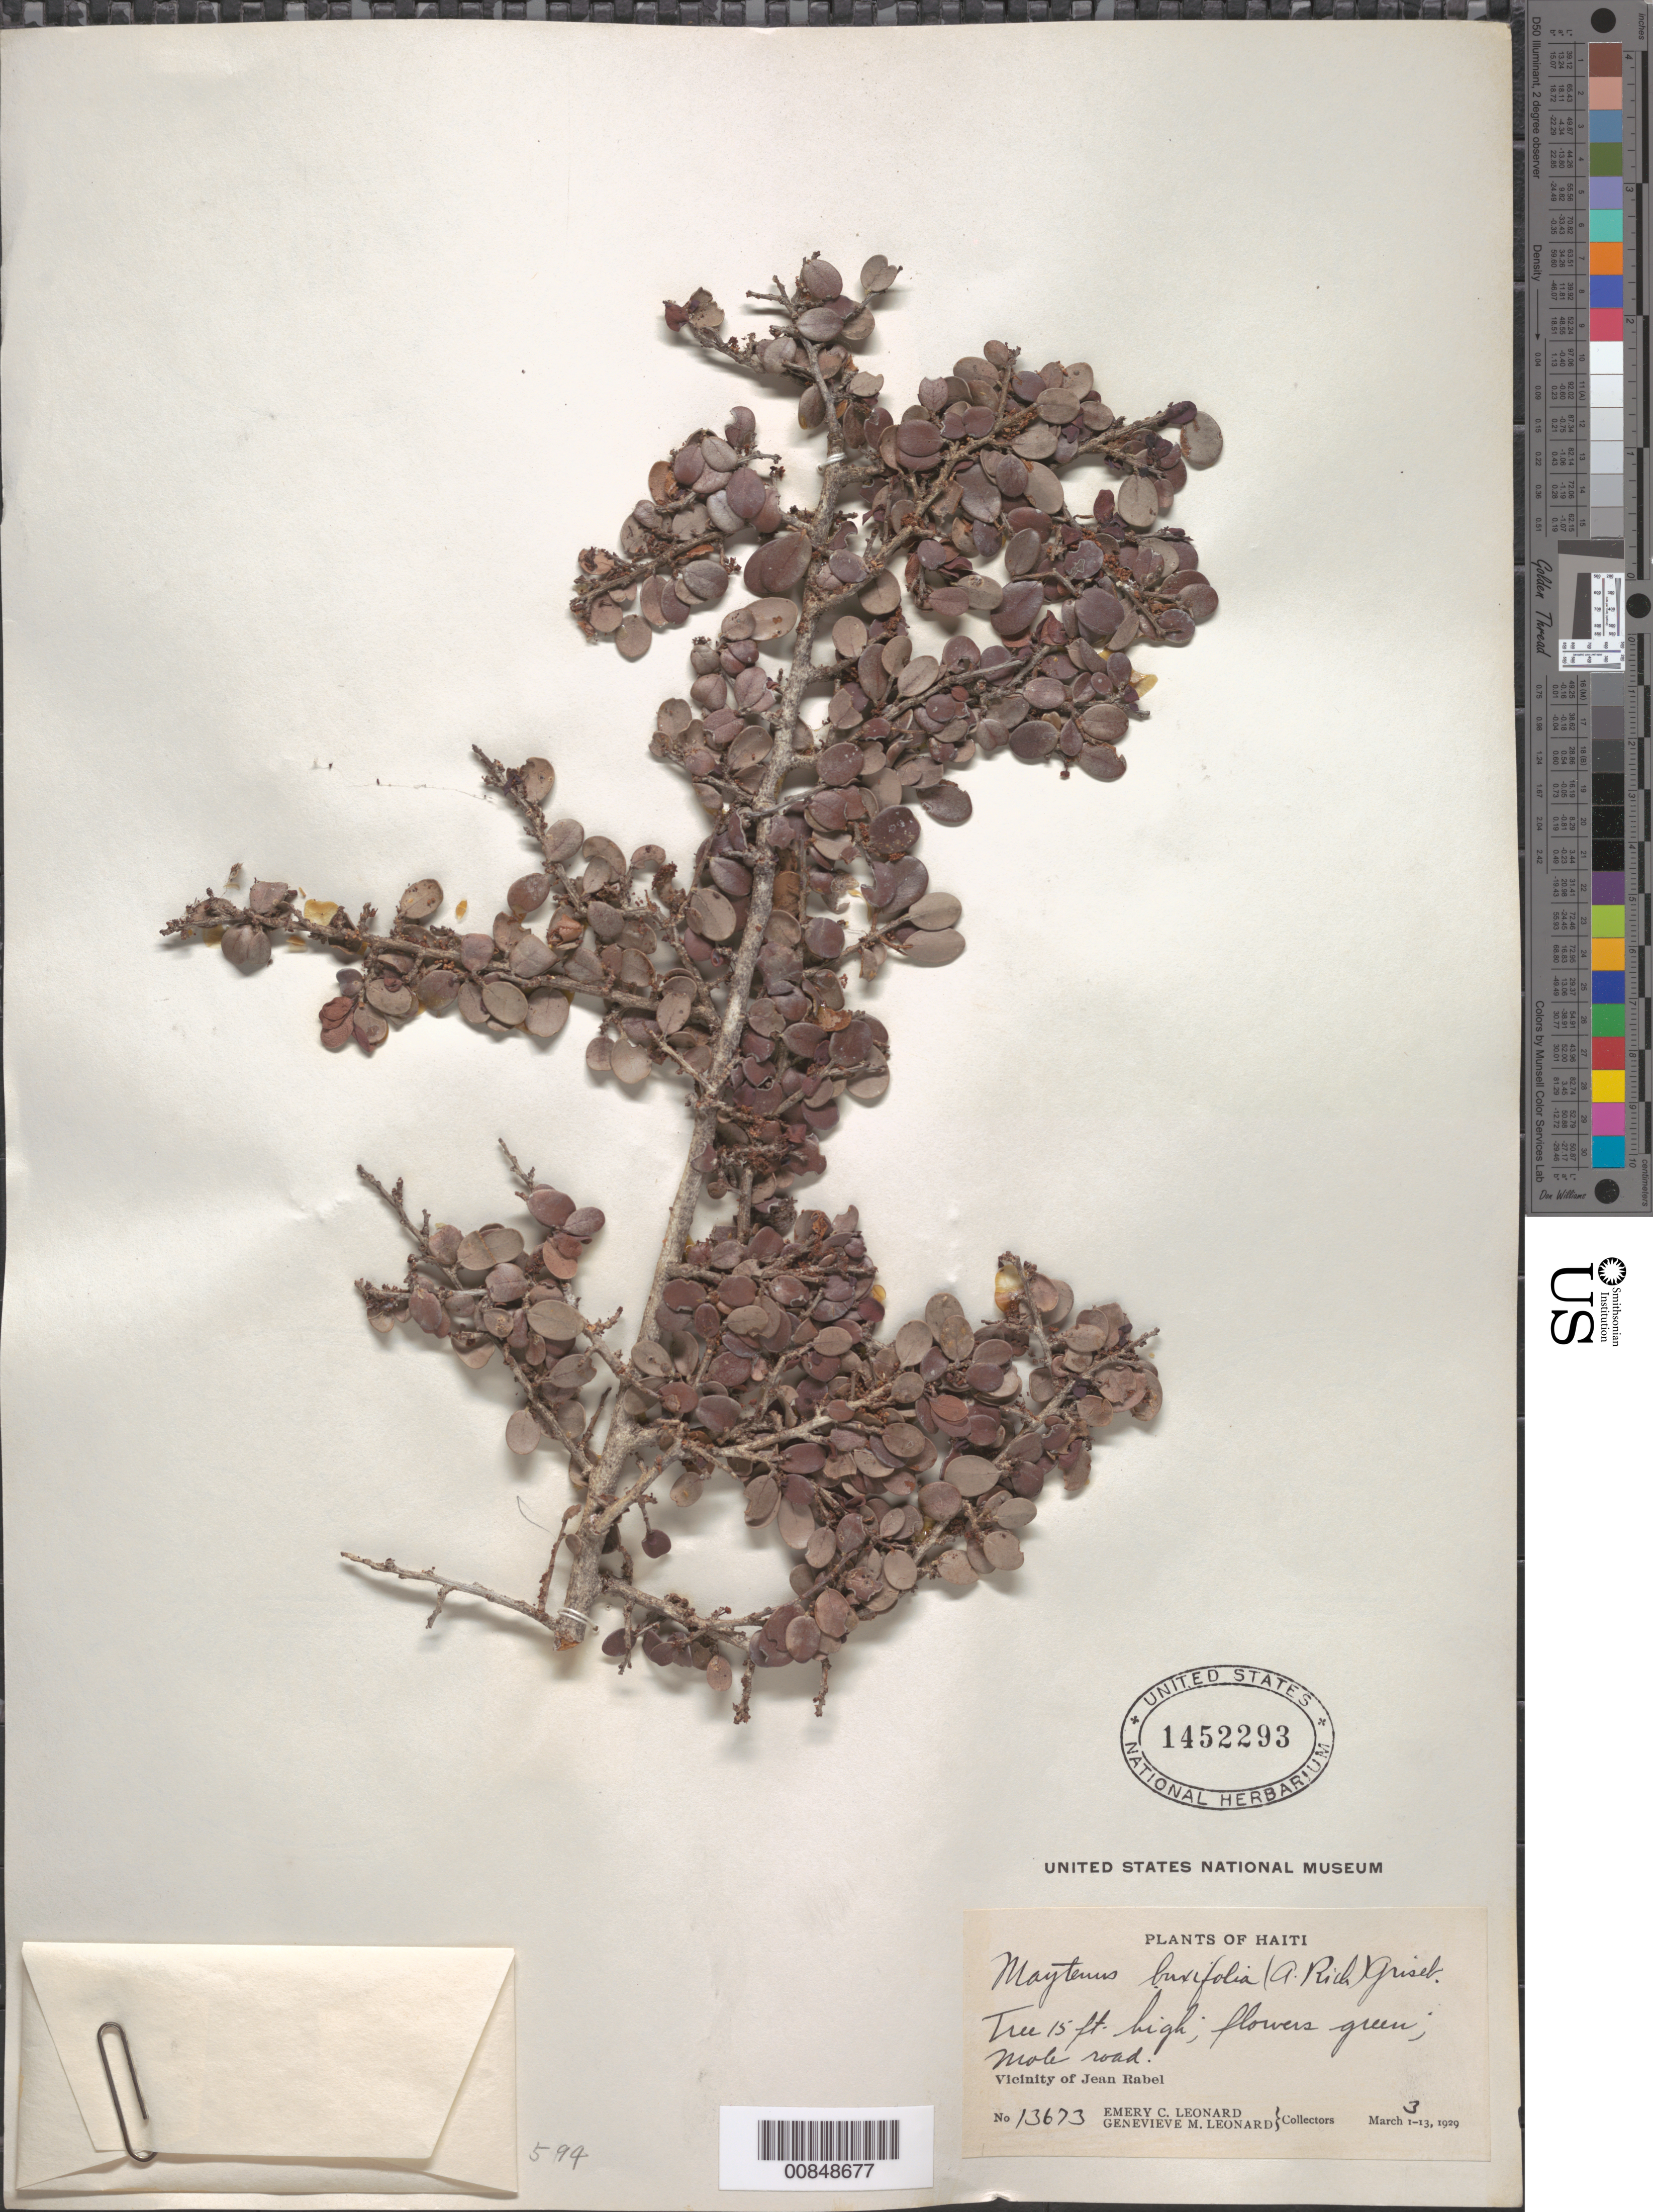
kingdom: Plantae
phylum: Tracheophyta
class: Magnoliopsida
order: Celastrales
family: Celastraceae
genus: Maytenus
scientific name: Maytenus buxifolia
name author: (A. Rich.) Griseb.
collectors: E. C. Leonard & G. M. Leonard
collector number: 13673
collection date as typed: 03 Mar 1929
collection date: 1929-03-03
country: Haiti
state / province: Nord-Ouest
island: Hispaniola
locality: Vicinity of Jean Rabel, Mole Road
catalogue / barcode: US 1452293